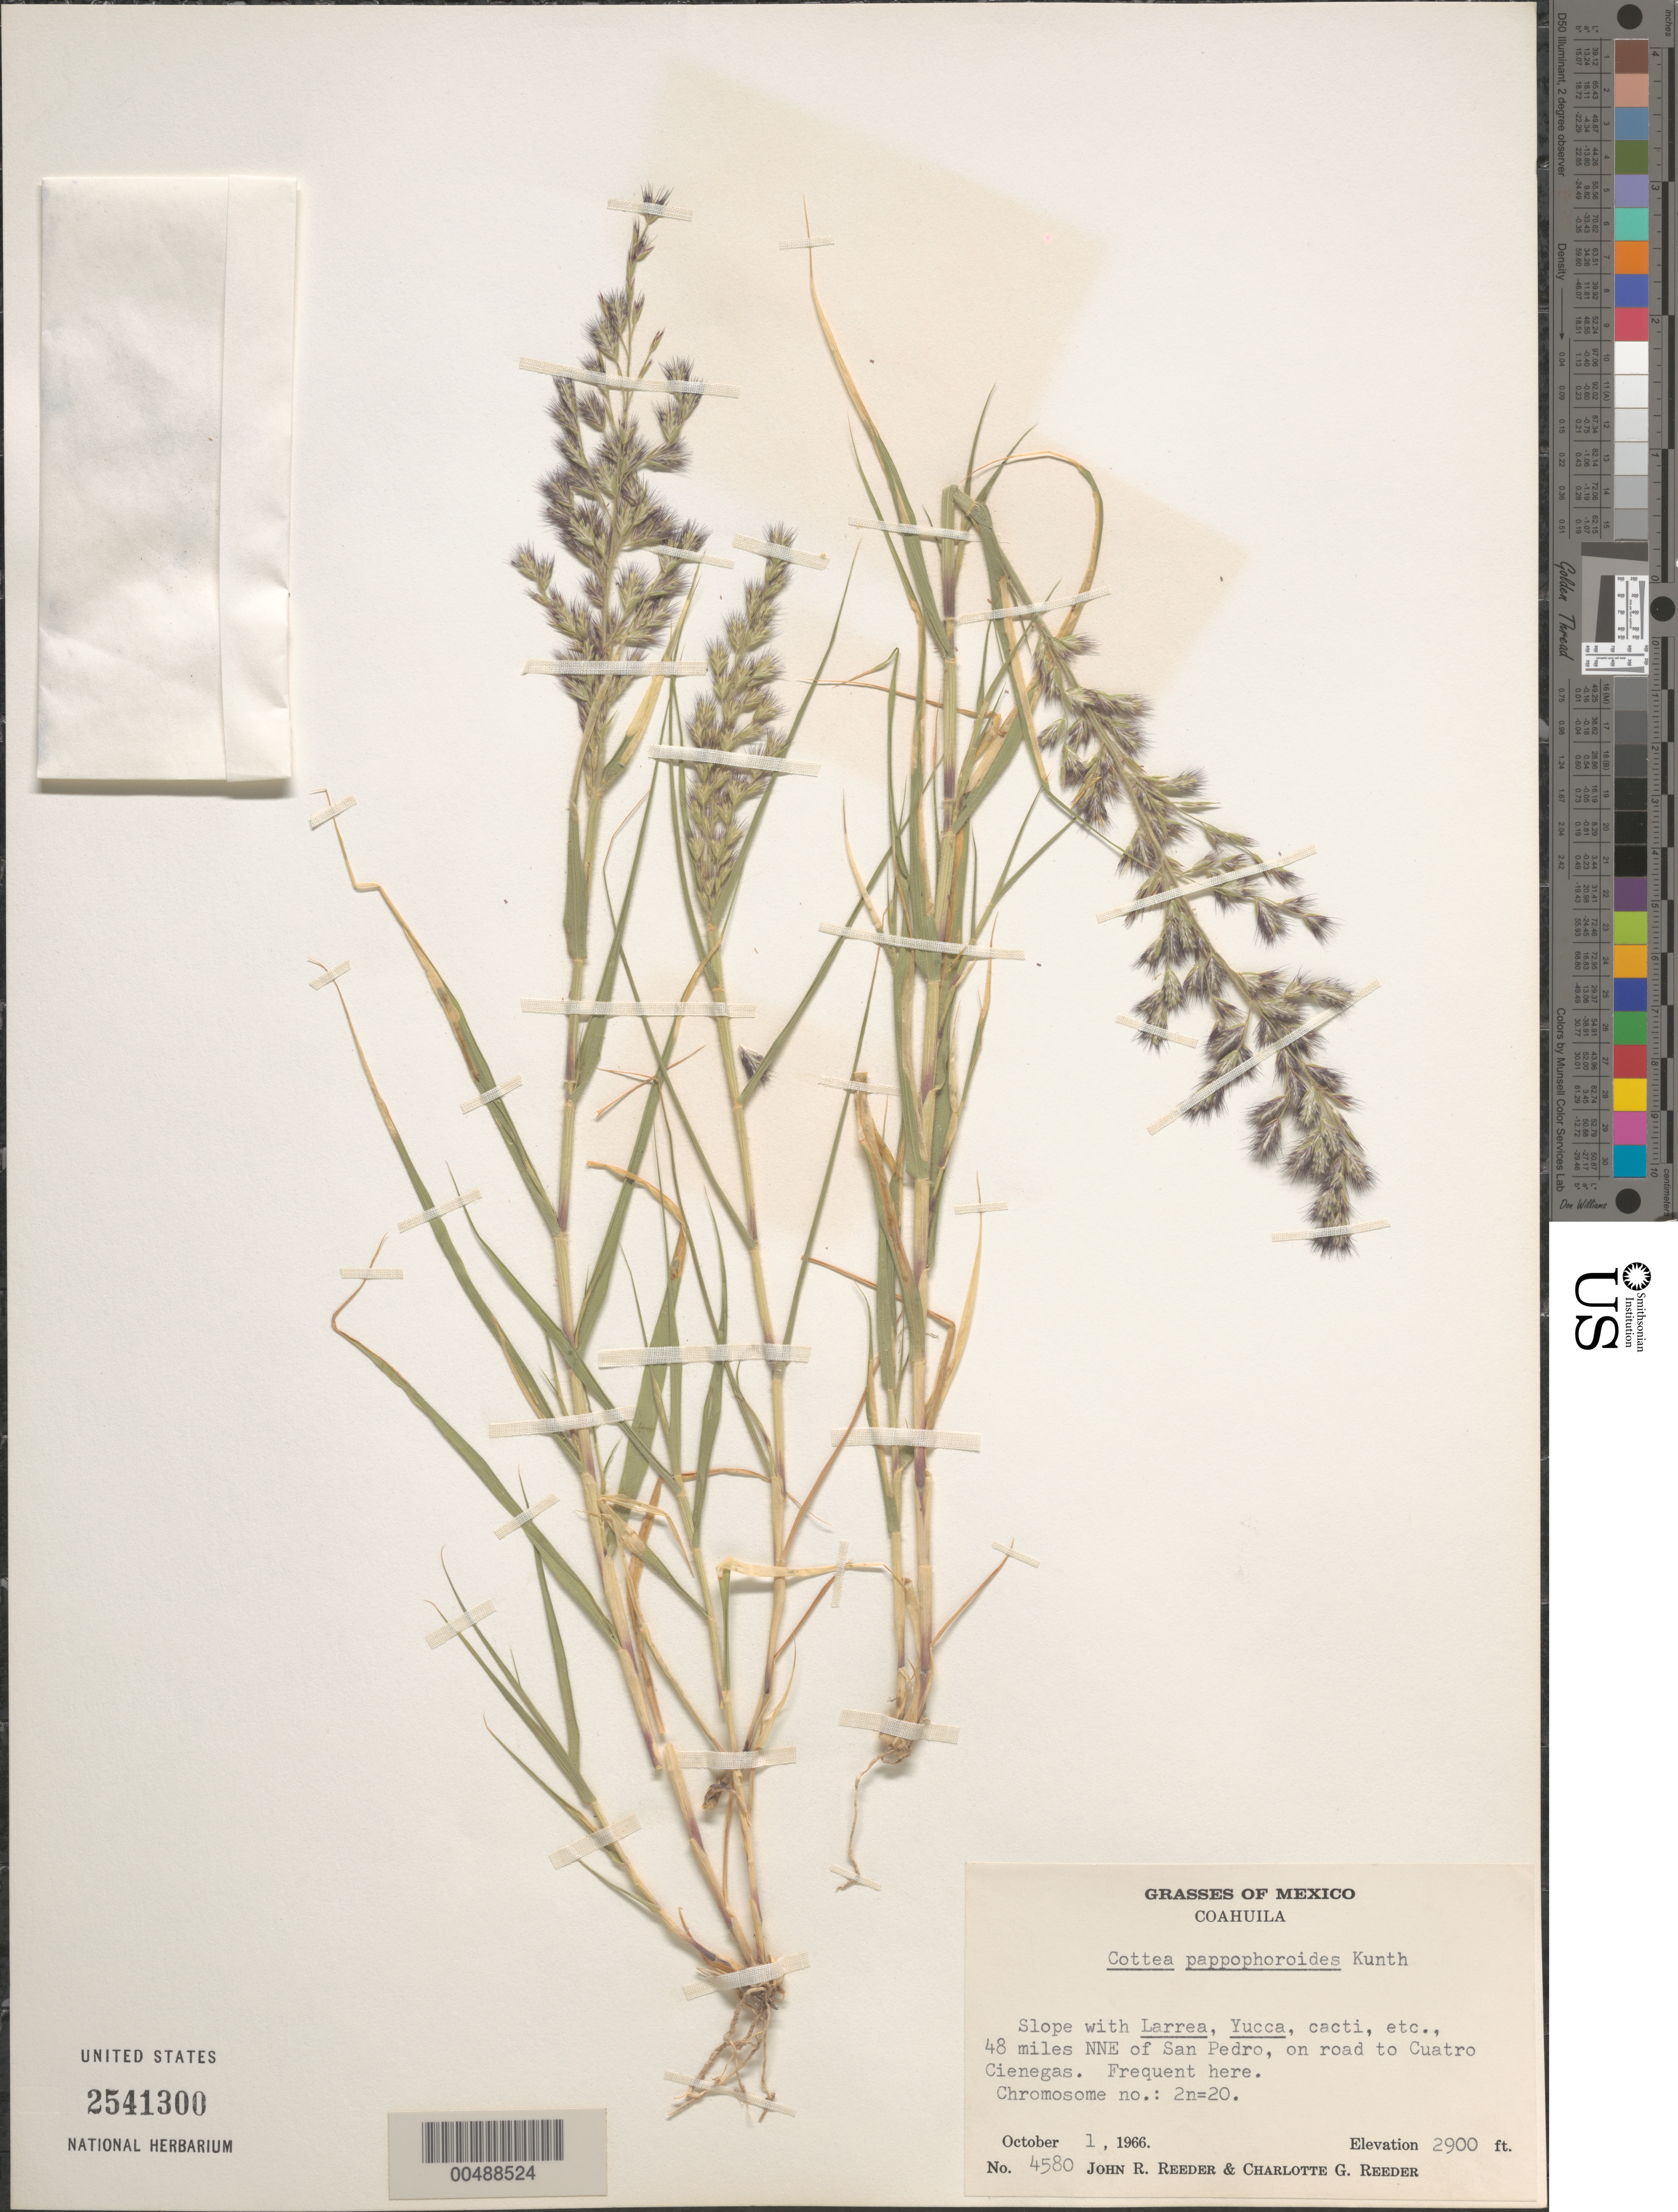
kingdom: Plantae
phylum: Tracheophyta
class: Liliopsida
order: Poales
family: Poaceae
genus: Cottea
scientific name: Cottea pappophoroides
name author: Kunth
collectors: J. R. Reeder & C. G. Reeder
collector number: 4580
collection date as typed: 1 Oct 1966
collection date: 1966-10-01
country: Mexico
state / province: Coahuila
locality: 48 mi NNE of San Pedro, on rd to Cuatro Ciénegas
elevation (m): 884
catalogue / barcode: US 2541300